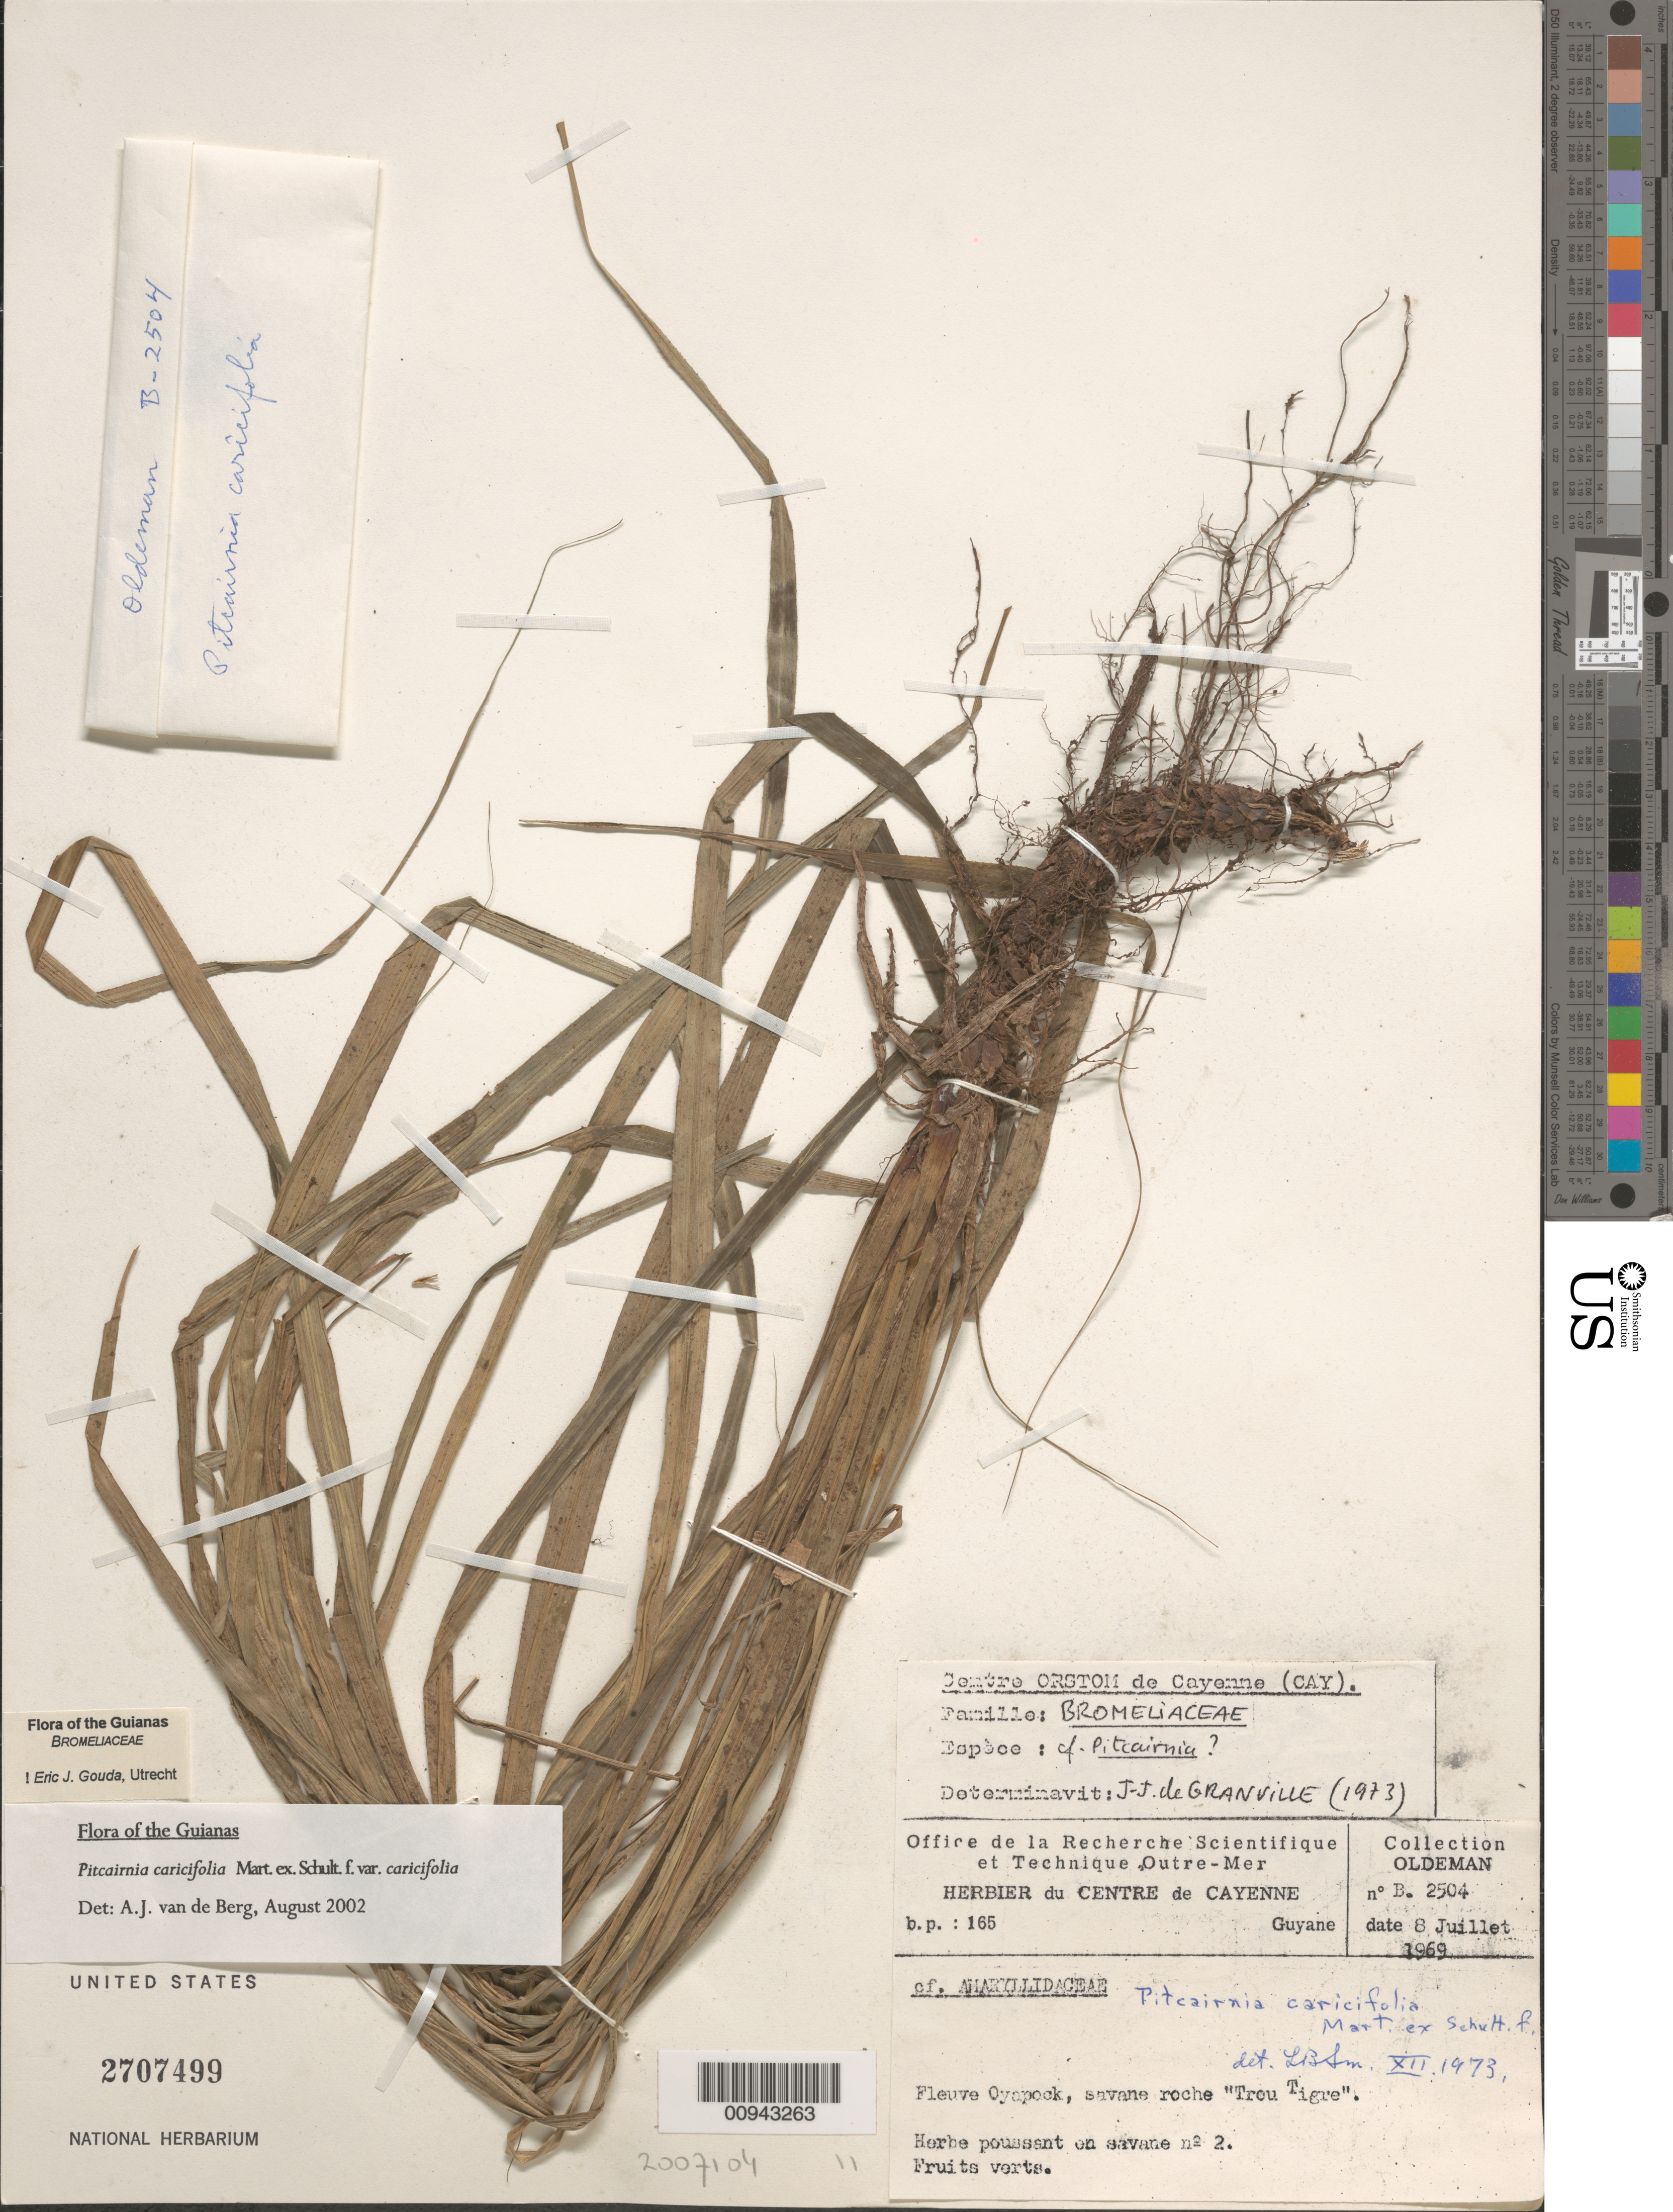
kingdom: Plantae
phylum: Tracheophyta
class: Liliopsida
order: Poales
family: Bromeliaceae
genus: Pitcairnia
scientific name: Pitcairnia caricifolia var. caricifolia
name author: Mart. ex Schult. & Schult. f.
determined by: Gouda, E. J.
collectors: R. Oldeman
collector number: B 2504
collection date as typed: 8-Jul-69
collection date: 1969-07-08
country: French Guiana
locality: Fleuve Oyapock, savane roche "Trou Tigre"; savane nº 2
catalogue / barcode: US 2707499